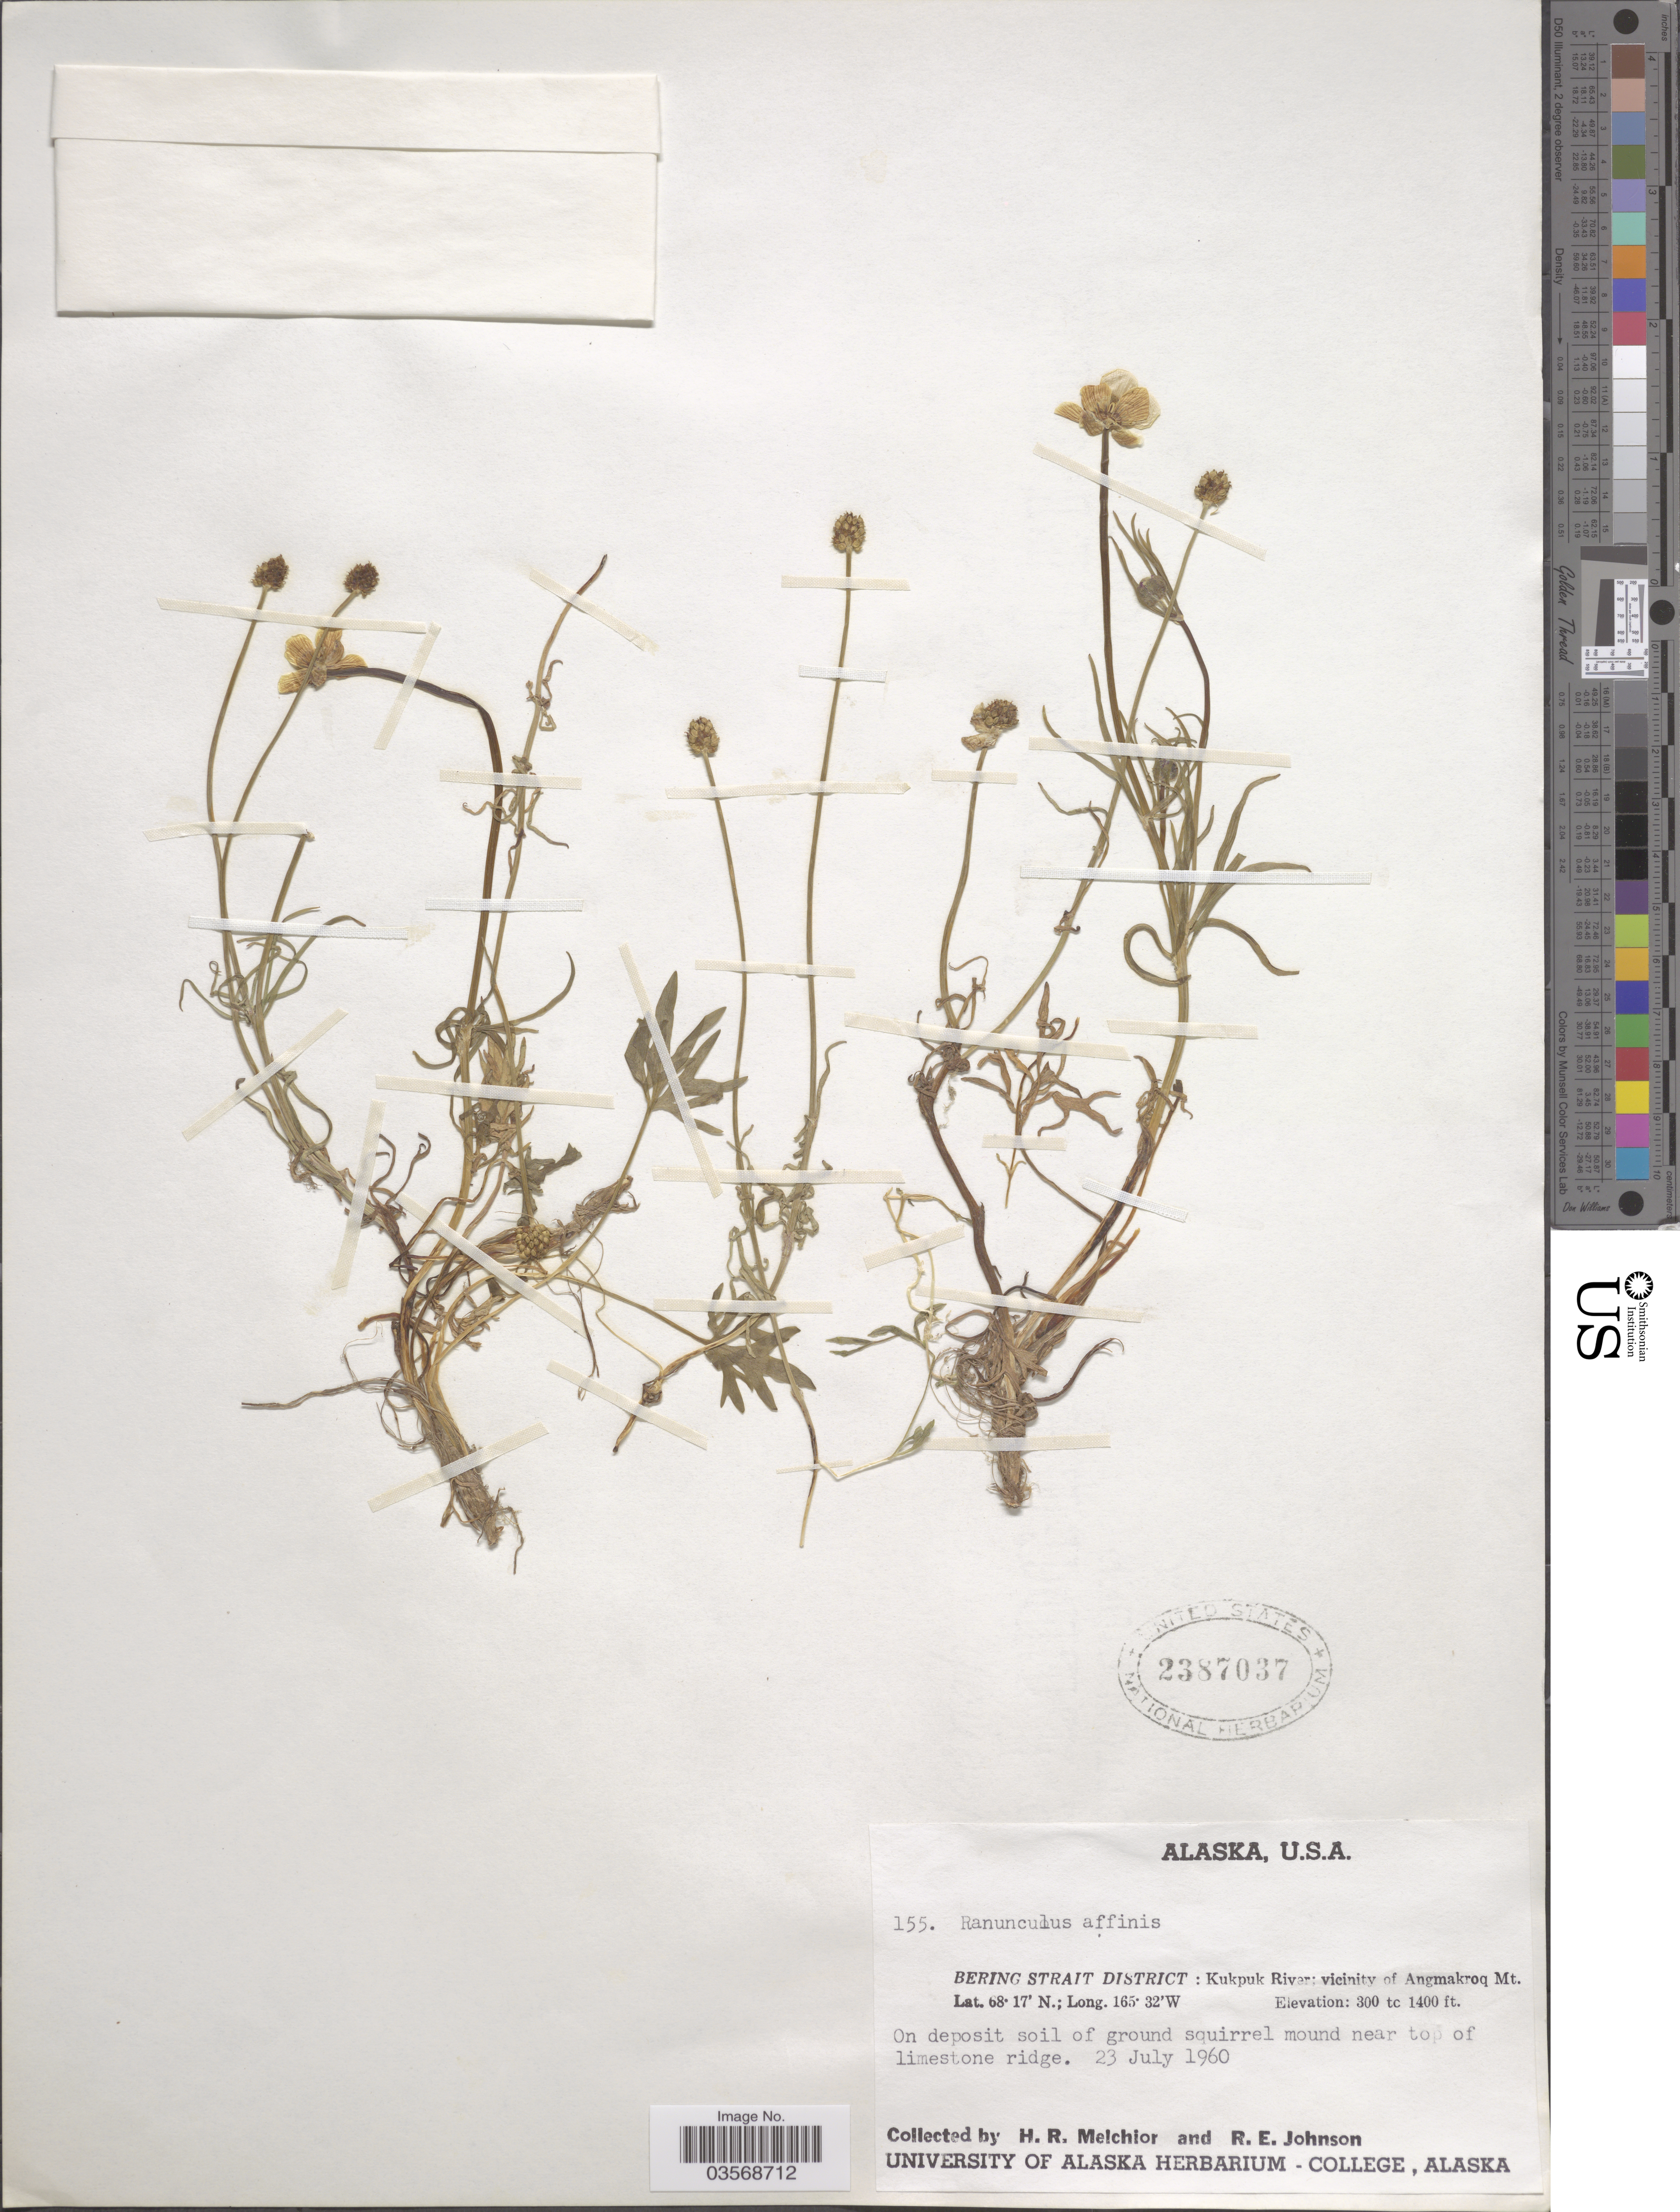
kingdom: Plantae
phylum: Tracheophyta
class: Magnoliopsida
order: Ranunculales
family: Ranunculaceae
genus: Ranunculus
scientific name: Ranunculus pedatifidus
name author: Sm.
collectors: H. R. Melchior & R. Johnson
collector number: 155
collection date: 1960-07-23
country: United States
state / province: Alaska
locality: Bering Strait District: Kukpuk River; vicinity of Angmakroq Mt.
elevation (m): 91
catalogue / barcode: US 2387037